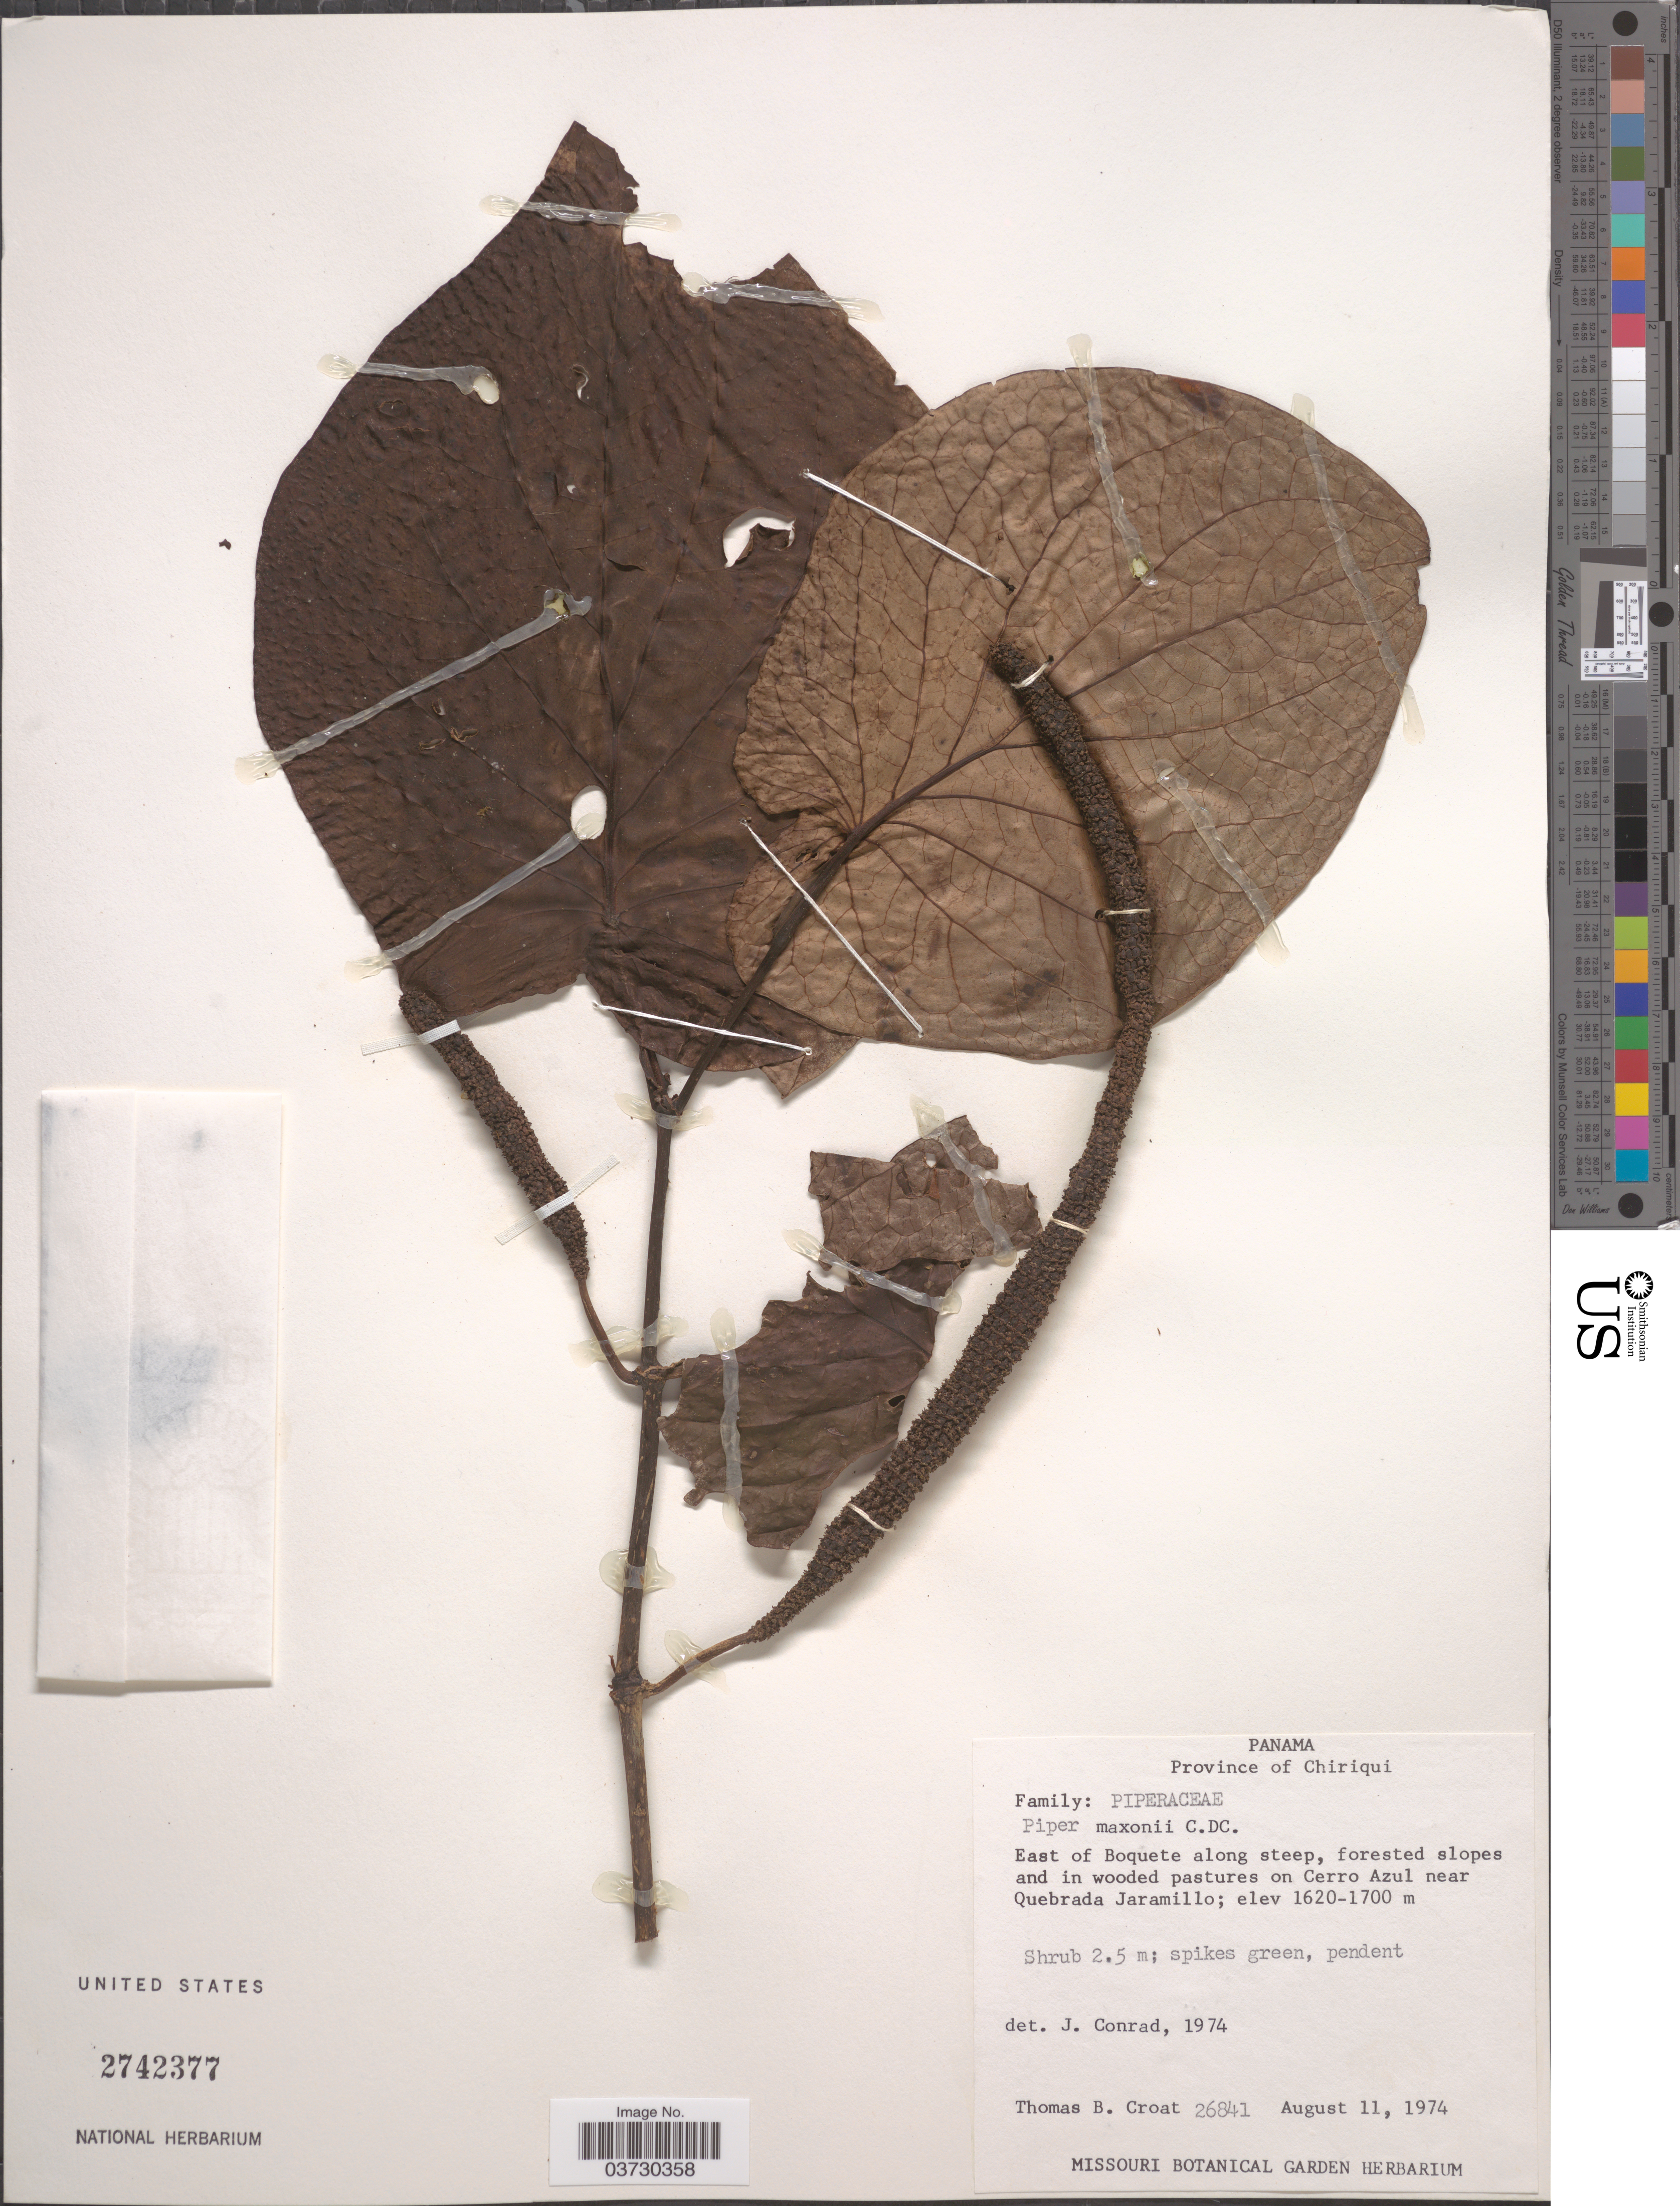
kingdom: Plantae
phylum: Tracheophyta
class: Magnoliopsida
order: Piperales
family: Piperaceae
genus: Piper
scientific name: Piper maxonii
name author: C. DC.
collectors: T. B. Croat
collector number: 26841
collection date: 1974-08-11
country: Panama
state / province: Chiriqui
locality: East of Boquete along steep, forested slopes and in wooded pastures on Cerro Azul near Quebrada Jaramillo.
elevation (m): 1620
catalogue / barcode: US 2742377